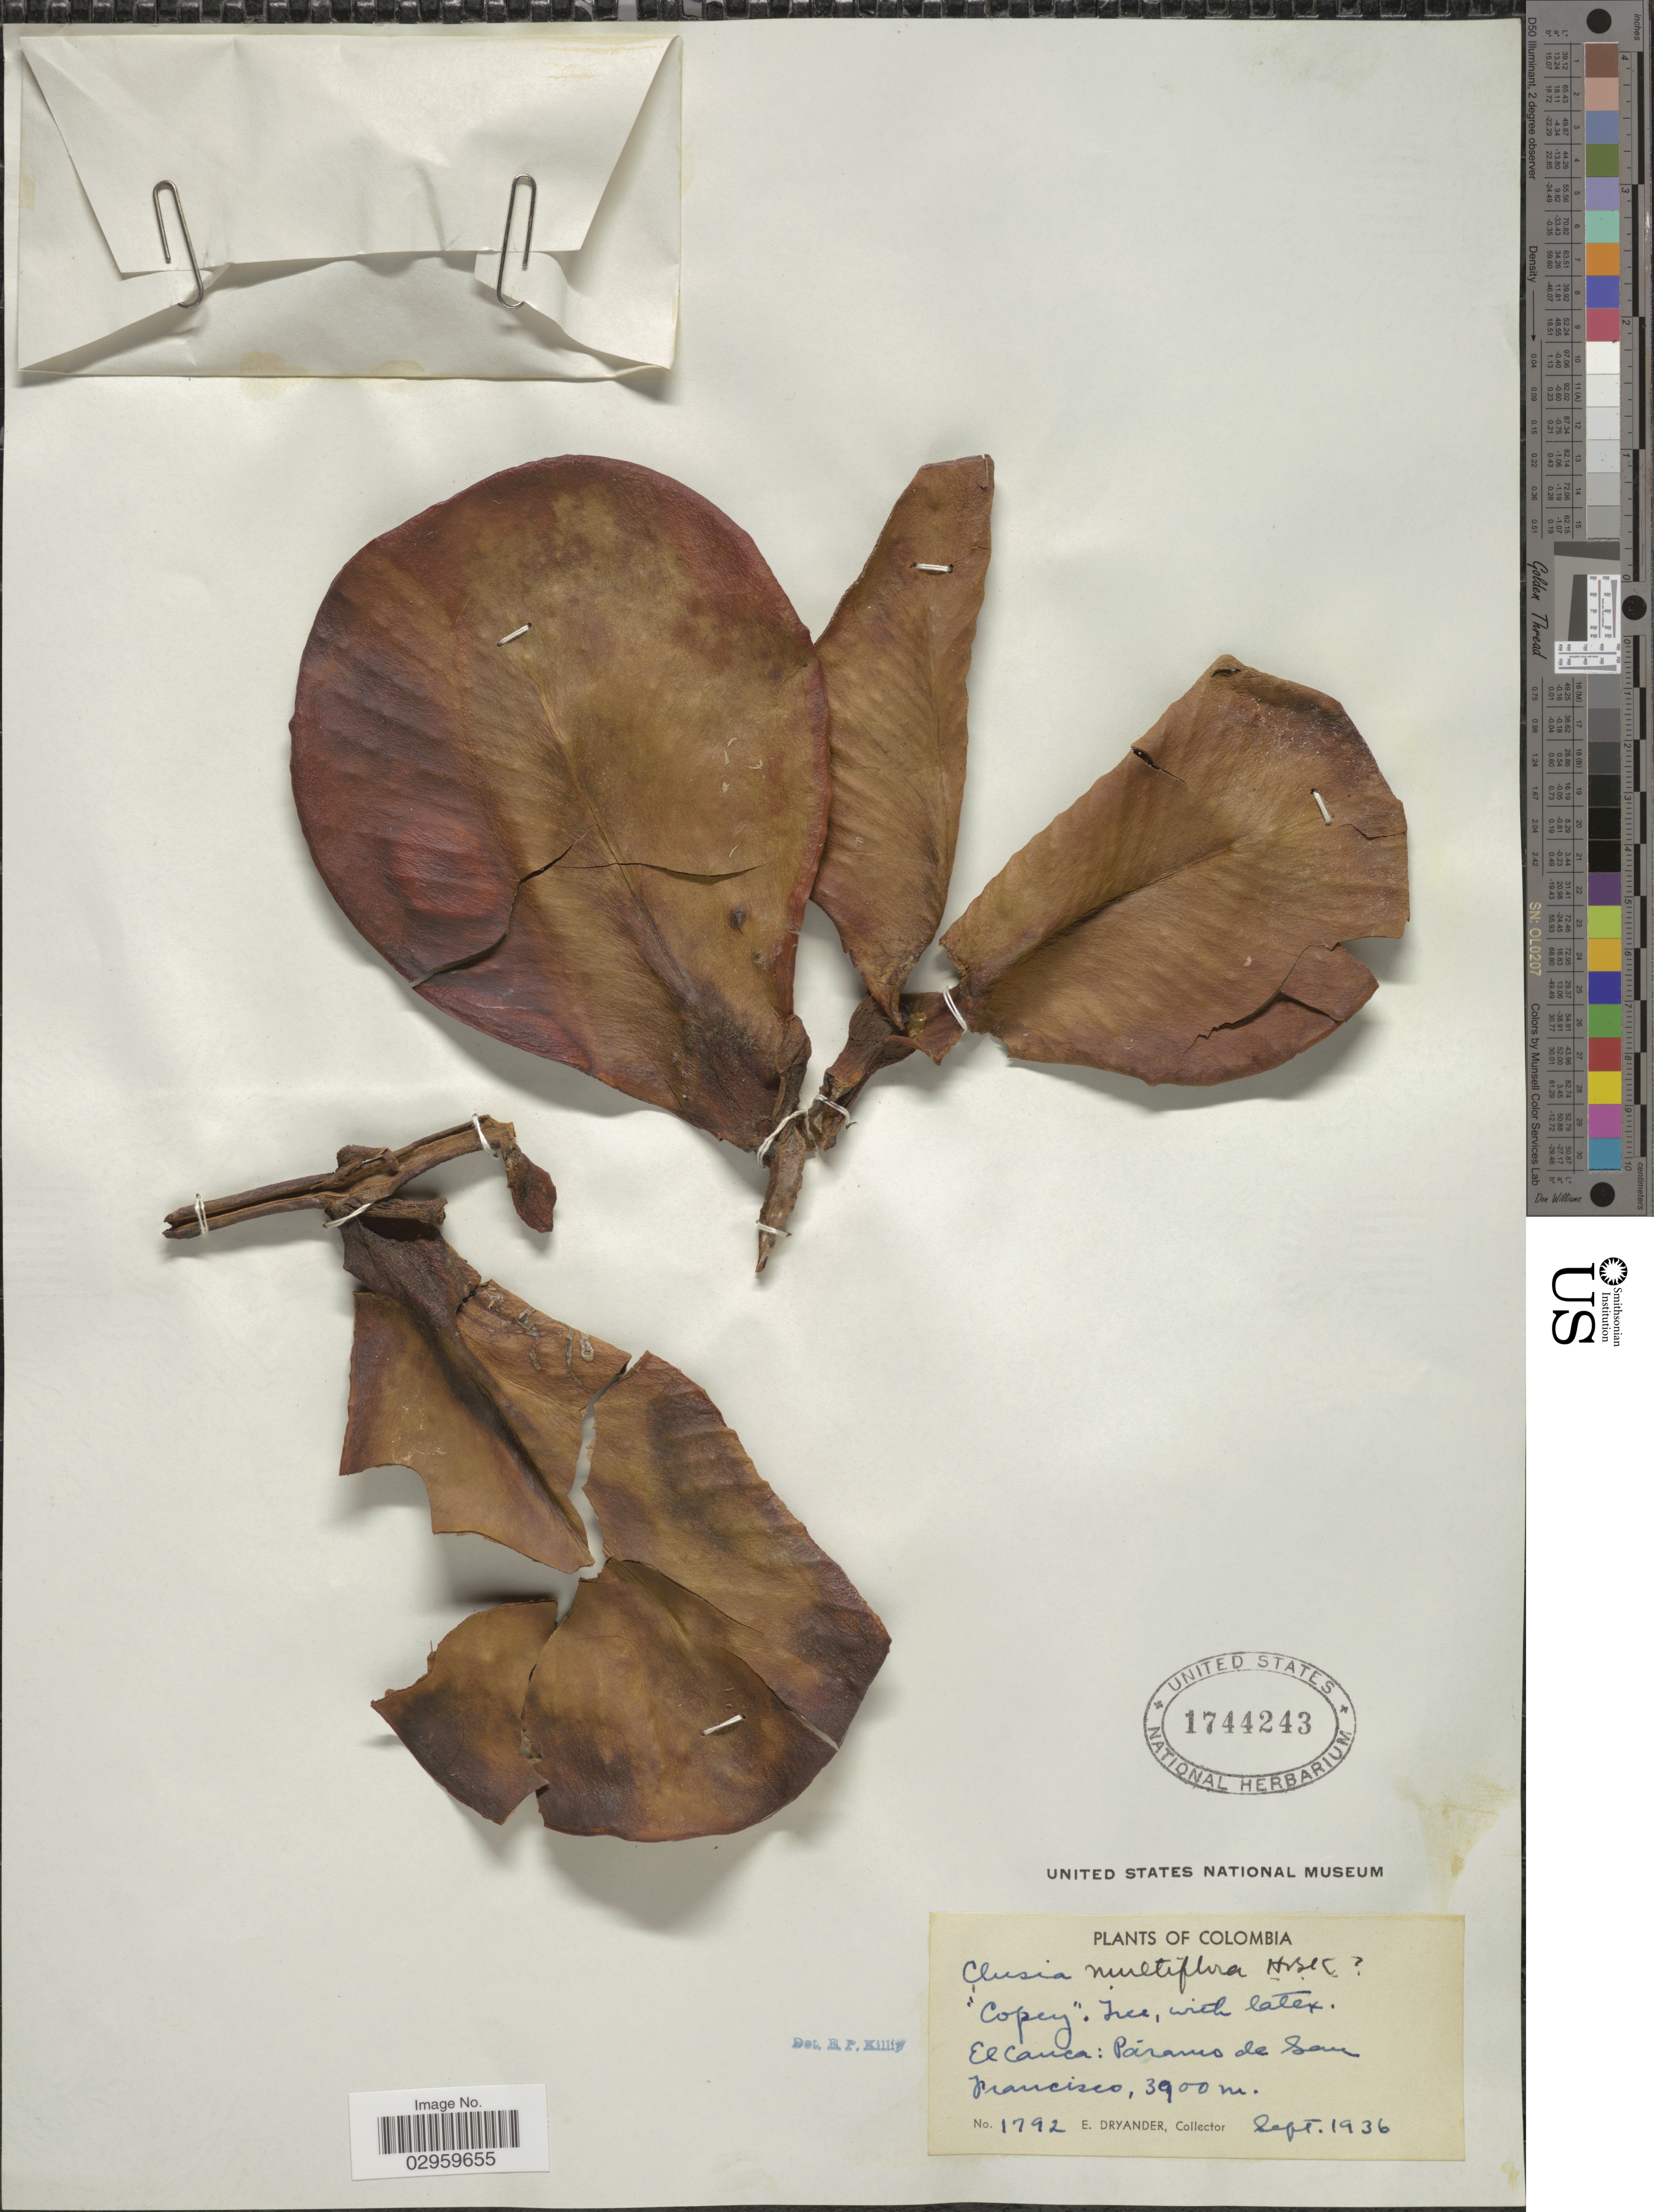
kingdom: Plantae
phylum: Tracheophyta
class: Magnoliopsida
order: Malpighiales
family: Clusiaceae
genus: Clusia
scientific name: Clusia multiflora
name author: Kunth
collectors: E. Dryander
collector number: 1792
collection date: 1936-09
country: Colombia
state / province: Cauca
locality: El Cauca: Páramo de San Francisco.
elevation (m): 3900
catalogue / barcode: US 1744243